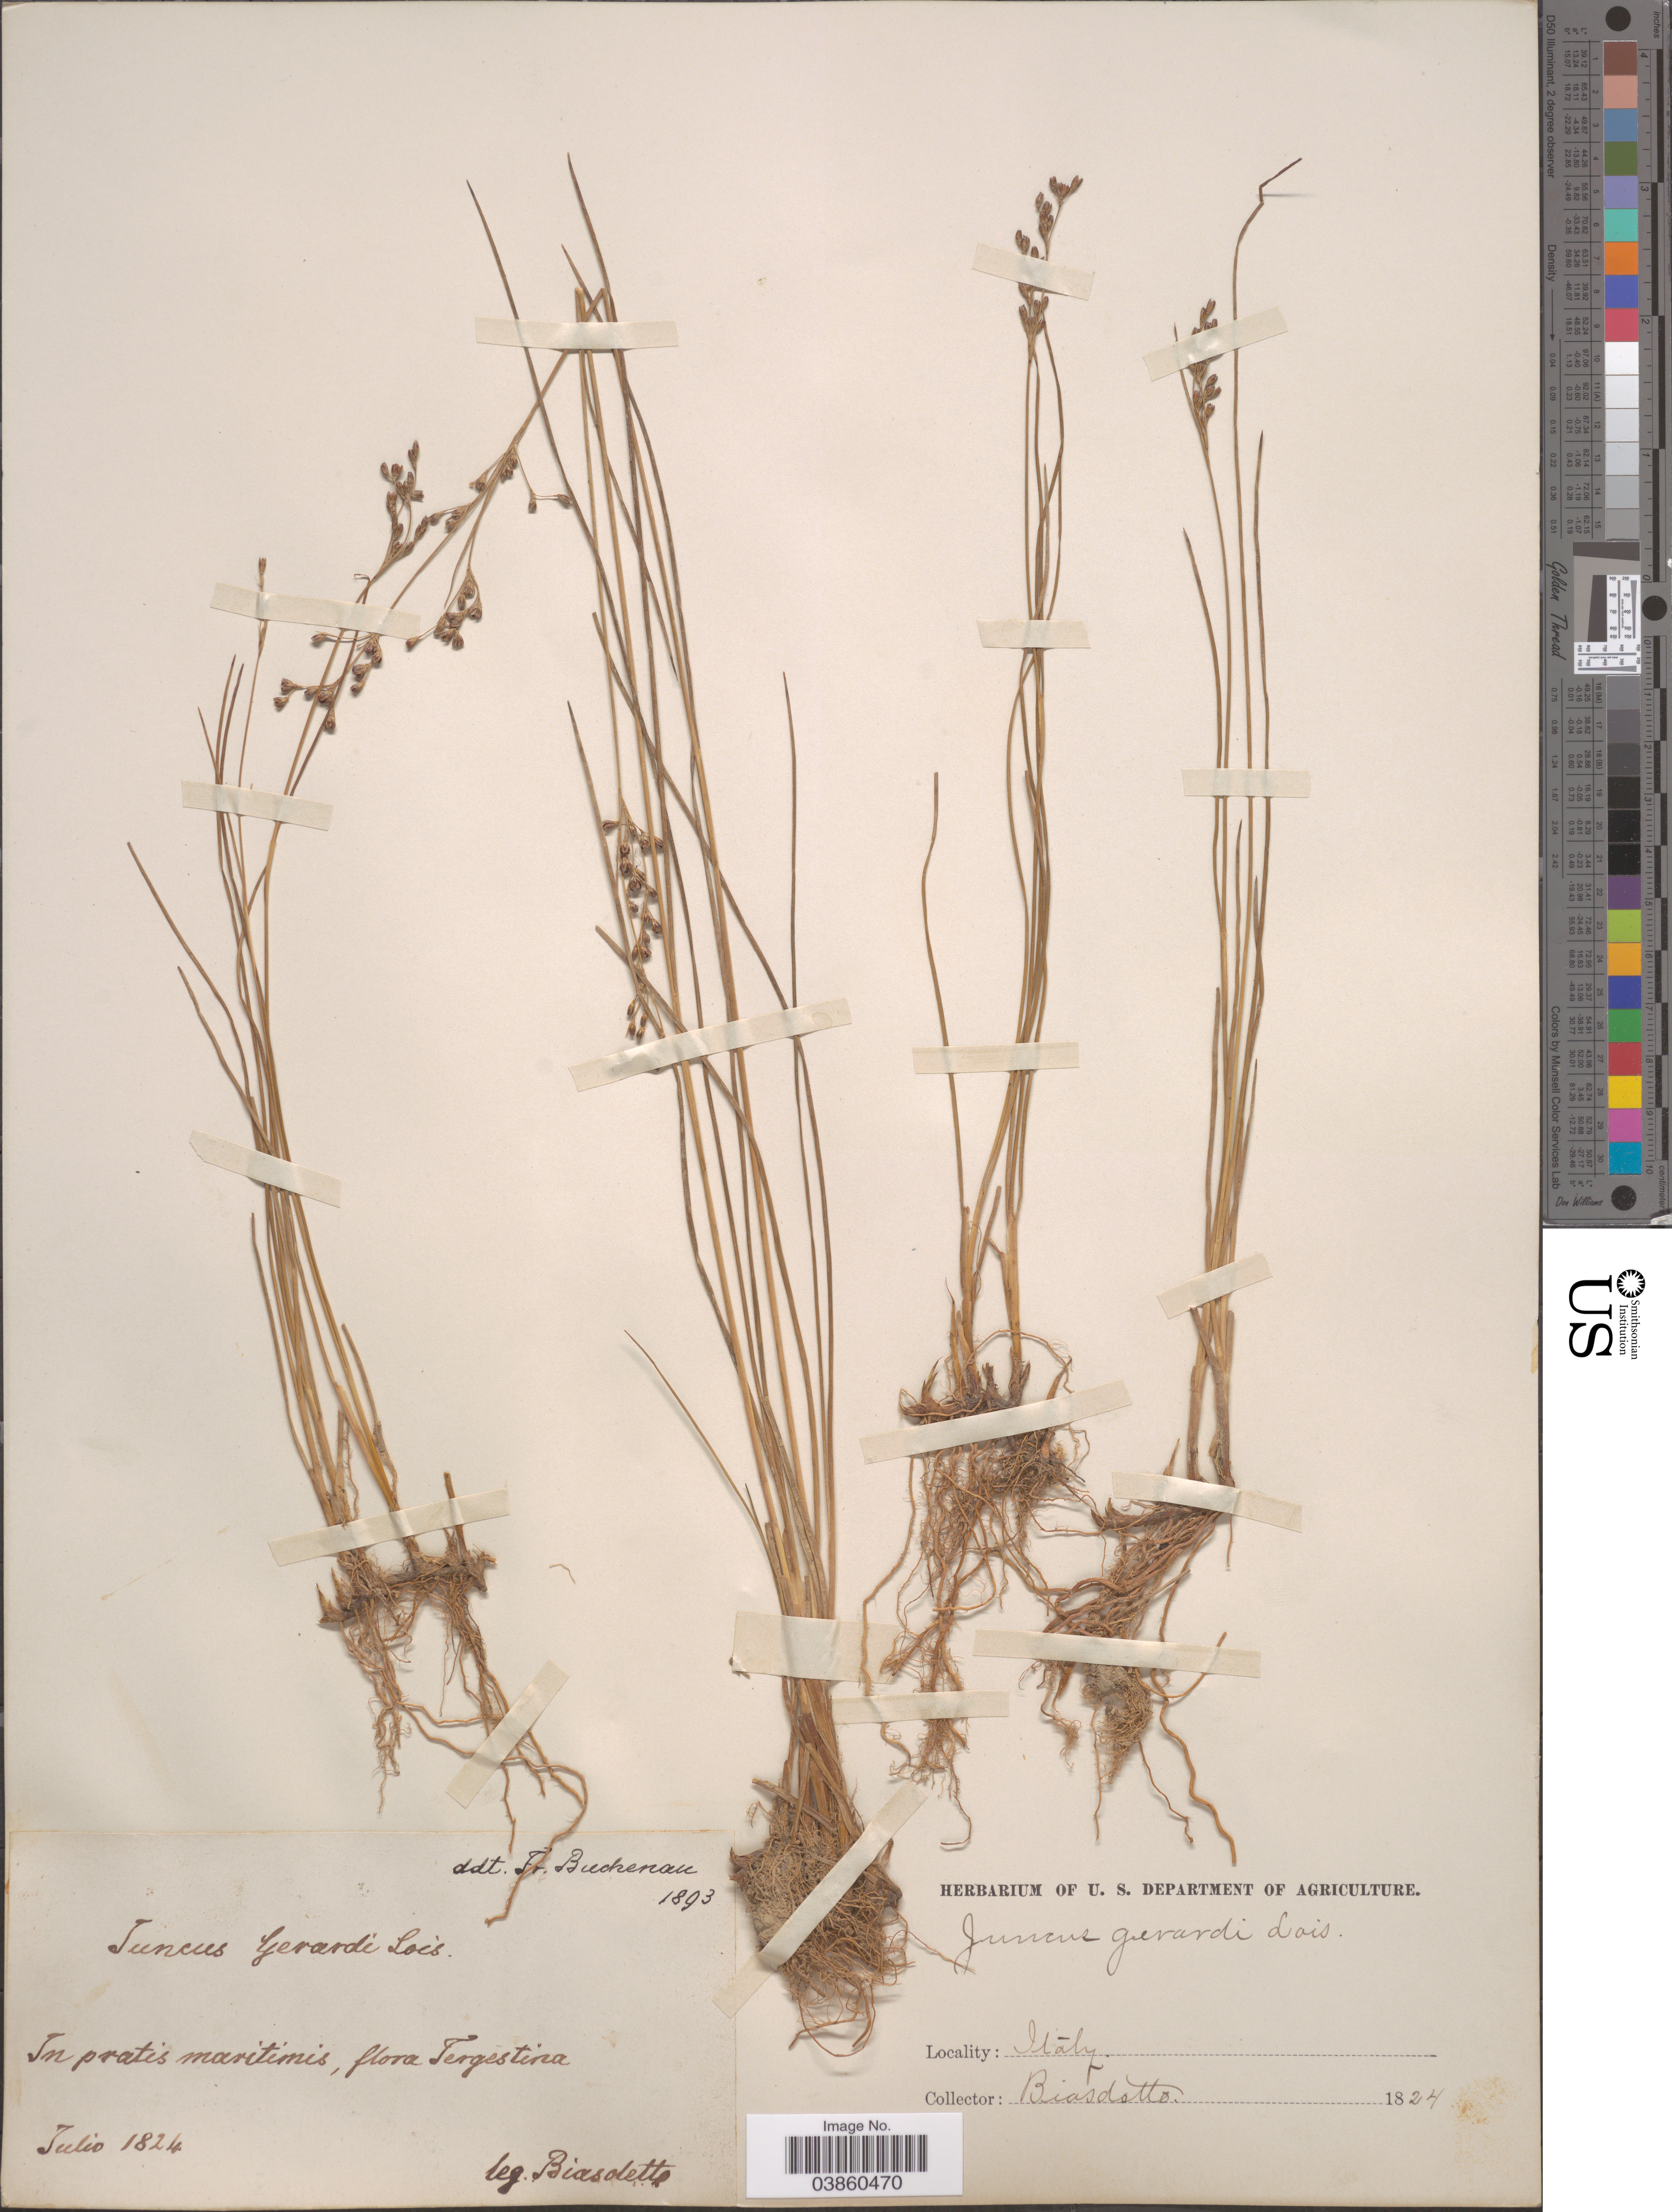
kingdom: Plantae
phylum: Tracheophyta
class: Liliopsida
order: Poales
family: Juncaceae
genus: Juncus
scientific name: Juncus gerardi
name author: Loisel.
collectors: Biasoletto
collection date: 1824-07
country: Italy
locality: In pratis maritimis, flora Tergestina.